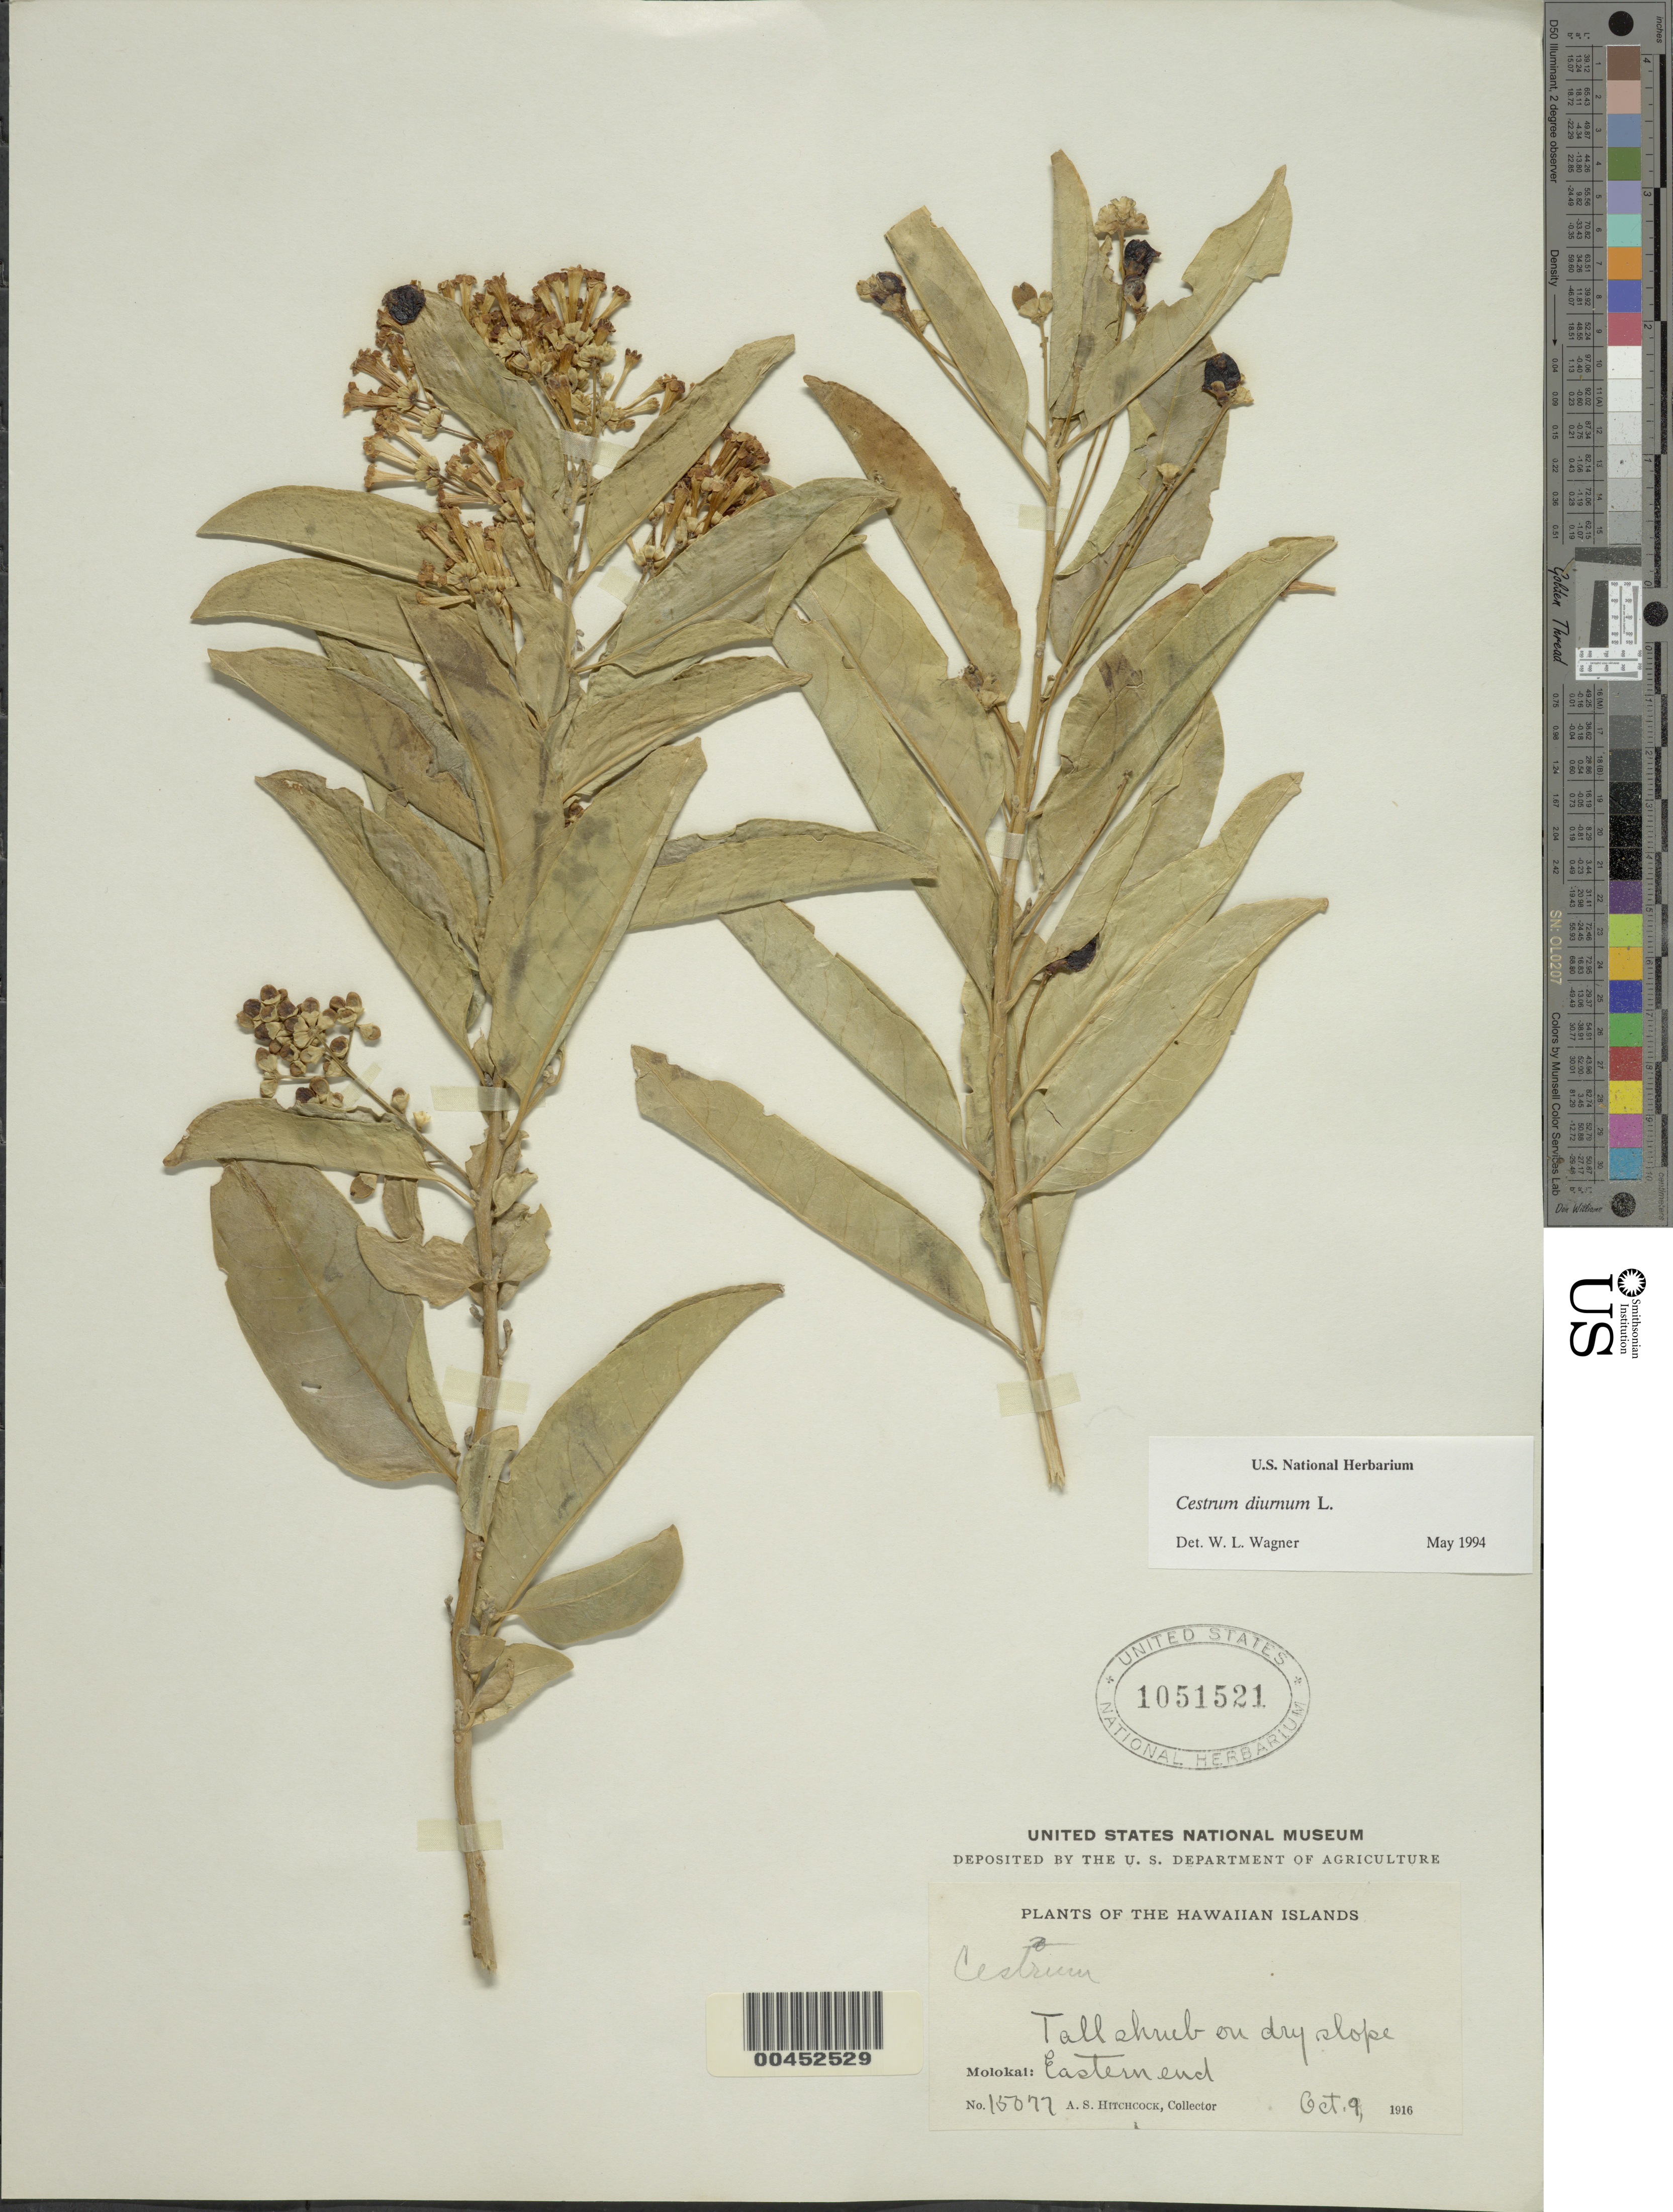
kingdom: Plantae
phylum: Tracheophyta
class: Magnoliopsida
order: Solanales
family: Solanaceae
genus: Cestrum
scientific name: Cestrum diurnum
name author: L.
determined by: Wagner, W. L., (BOT), Smithsonian Institution - National Museum of Natural History (UNITED STATES)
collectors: A. S. Hitchcock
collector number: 15077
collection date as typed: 9 Oct 1916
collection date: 1916-10-09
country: United States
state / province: Hawaii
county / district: Maui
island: Moloka'i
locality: Eastern end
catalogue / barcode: US 1051521